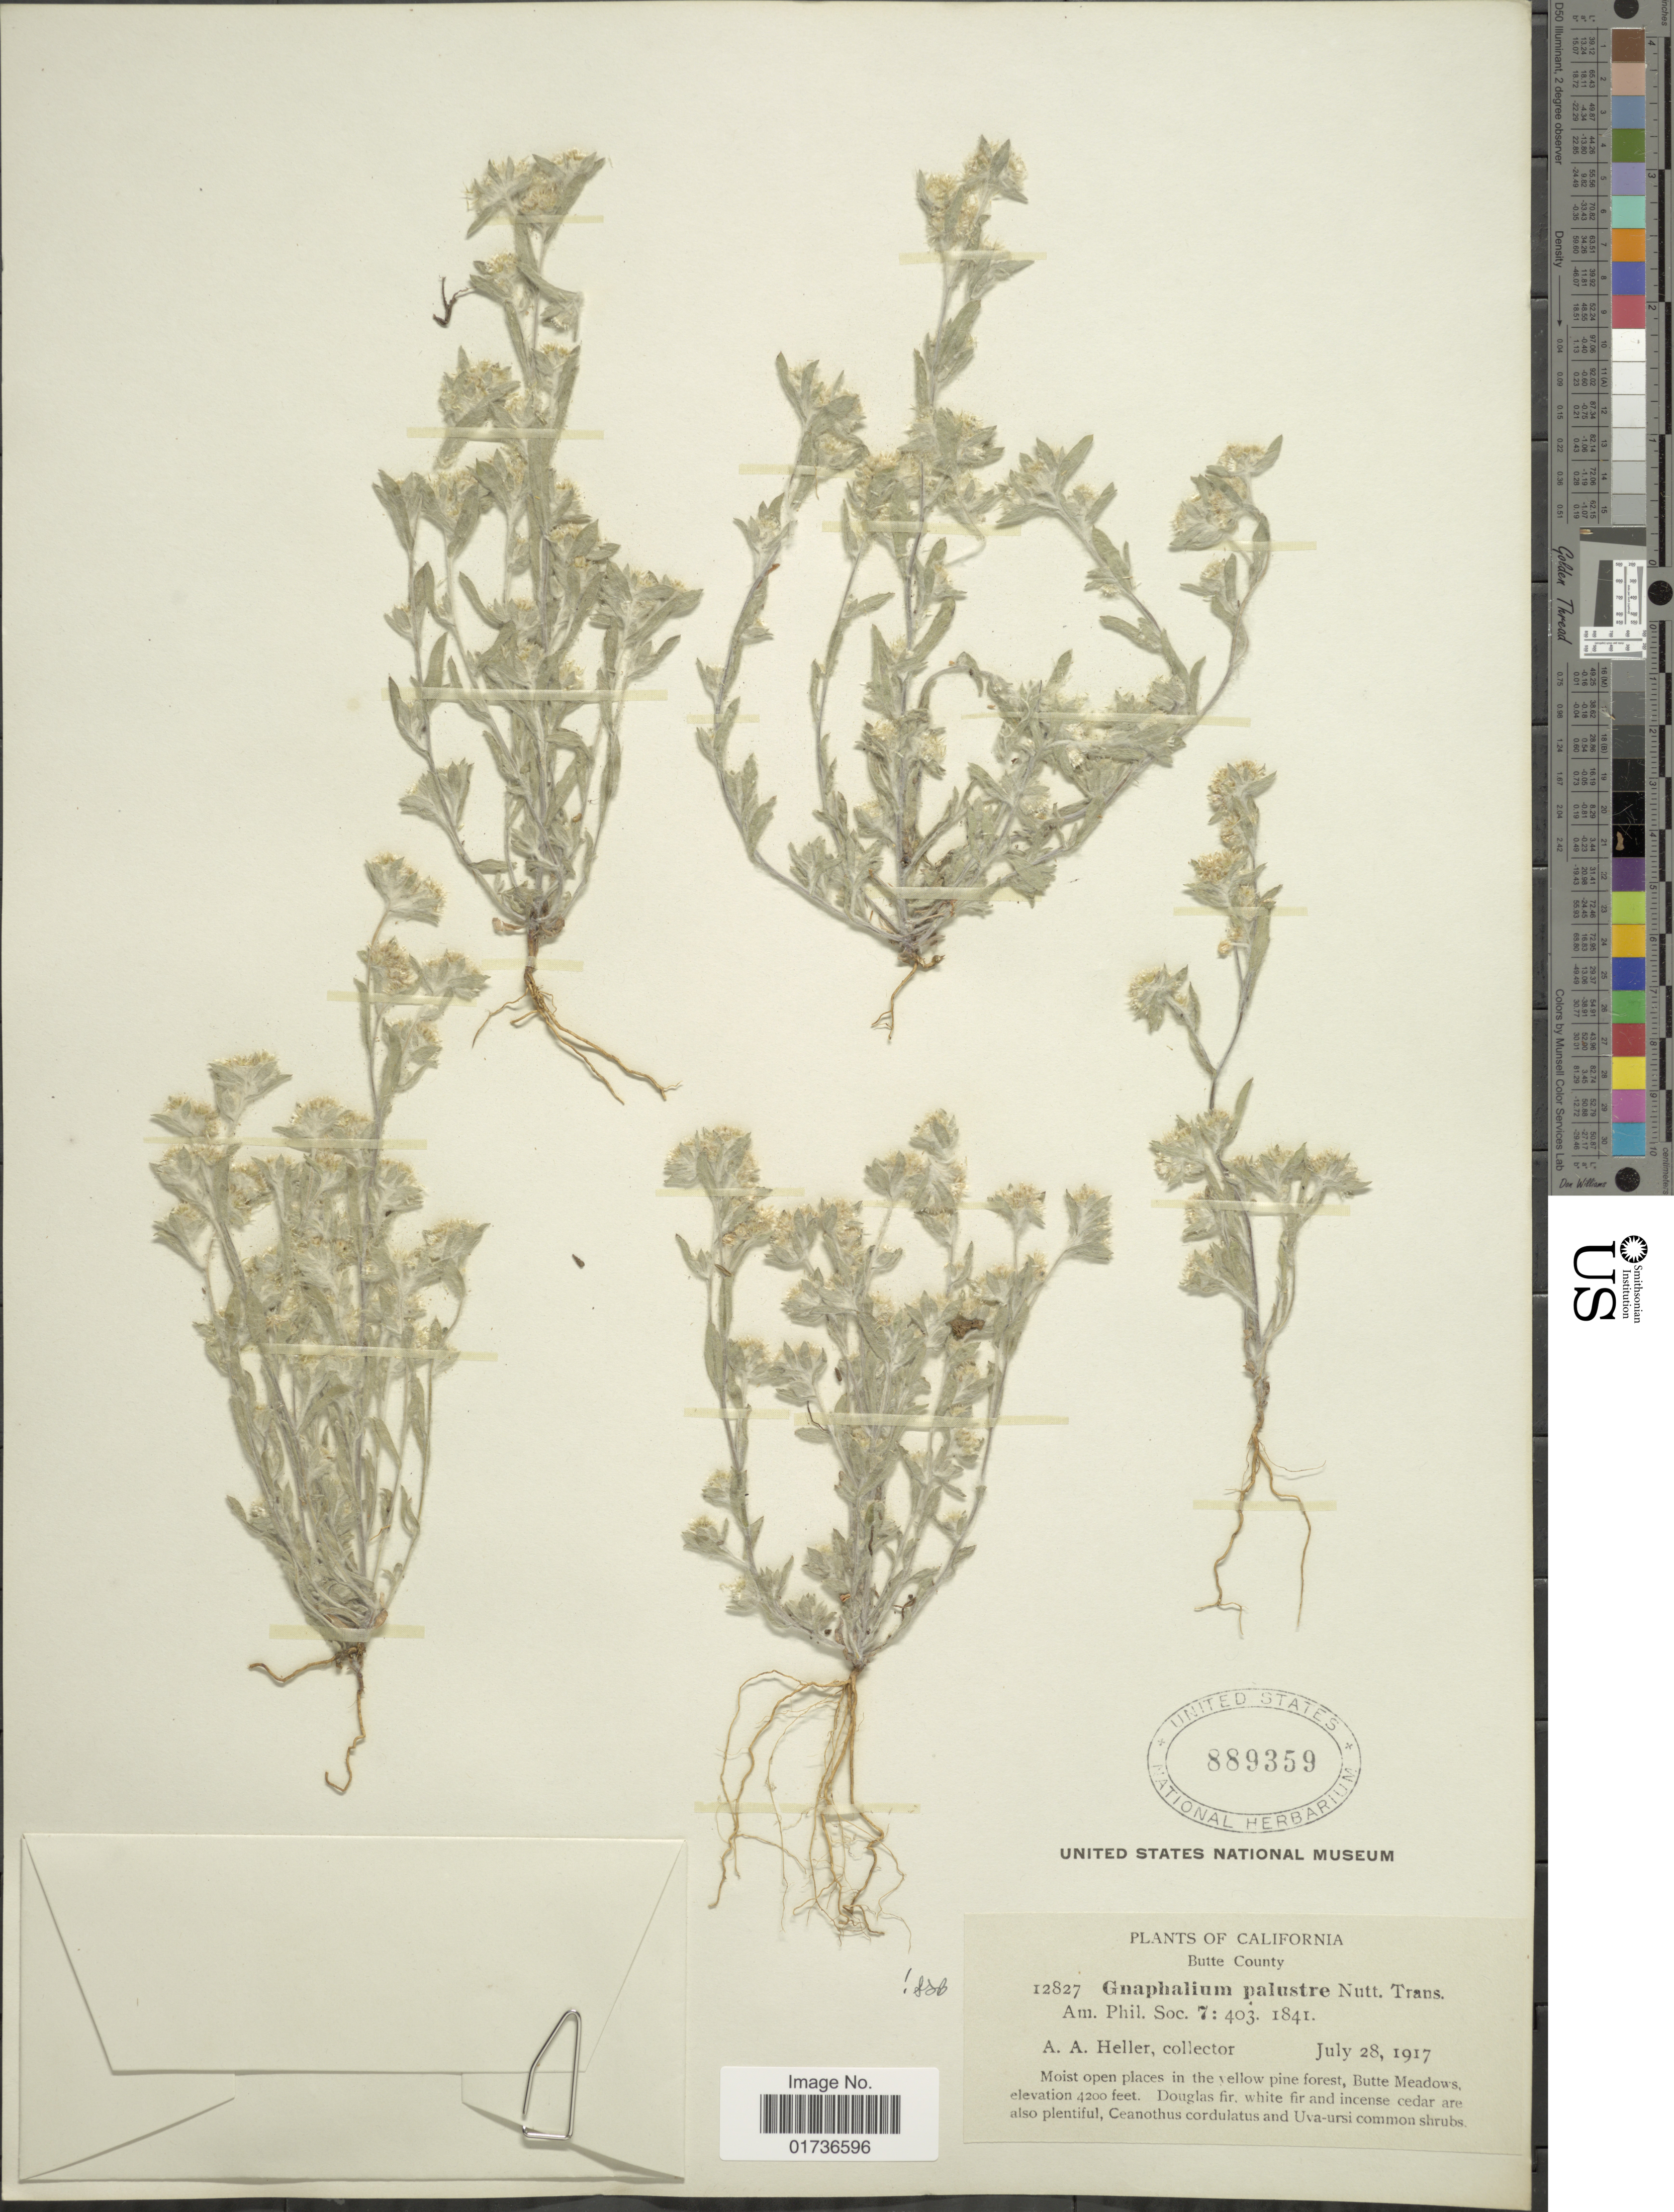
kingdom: Plantae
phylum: Tracheophyta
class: Magnoliopsida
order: Asterales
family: Asteraceae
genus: Gnaphalium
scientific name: Gnaphalium palustre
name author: Nutt.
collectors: A. A. Heller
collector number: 12827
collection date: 1917-07-28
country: United States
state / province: California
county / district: Butte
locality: Butte County. Moist open places in the yellow pine forest, Butte Meadows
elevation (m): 1280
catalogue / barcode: US 889359